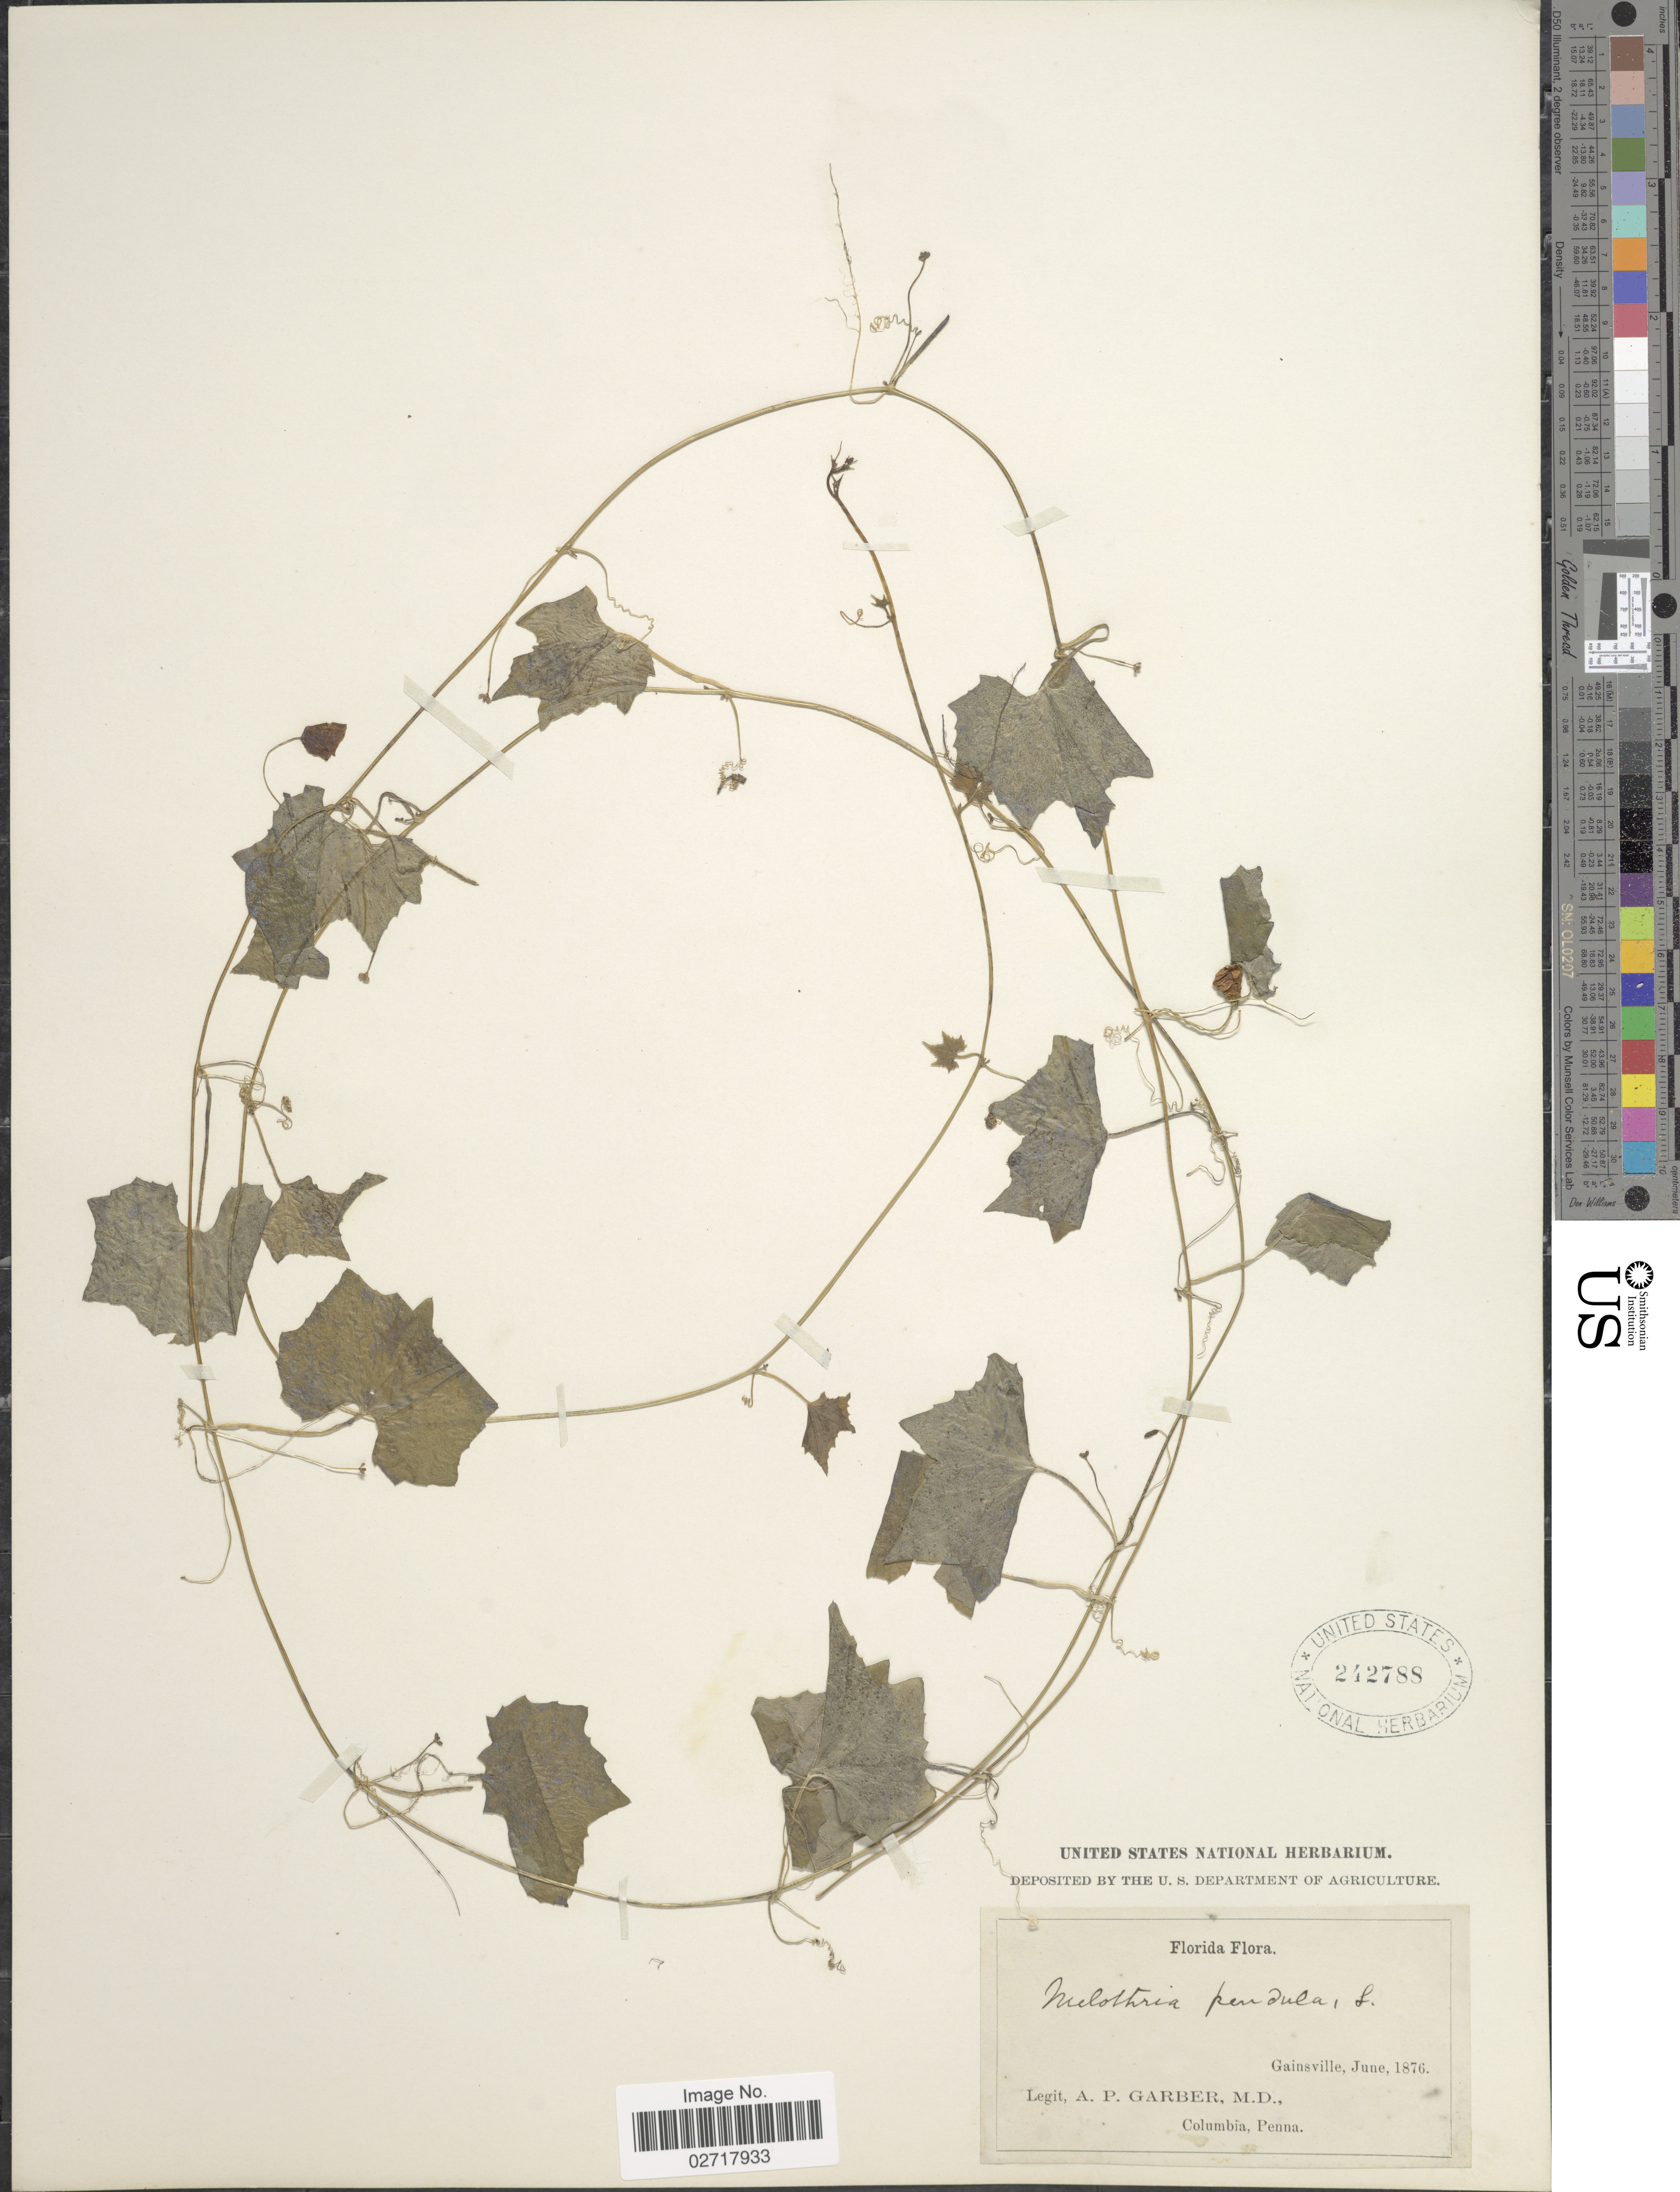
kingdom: Plantae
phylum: Tracheophyta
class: Magnoliopsida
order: Cucurbitales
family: Cucurbitaceae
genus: Melothria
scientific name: Melothria pendula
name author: L.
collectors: A. P. Garber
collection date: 1876-06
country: United States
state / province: Florida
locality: Gainsville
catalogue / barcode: US 242788